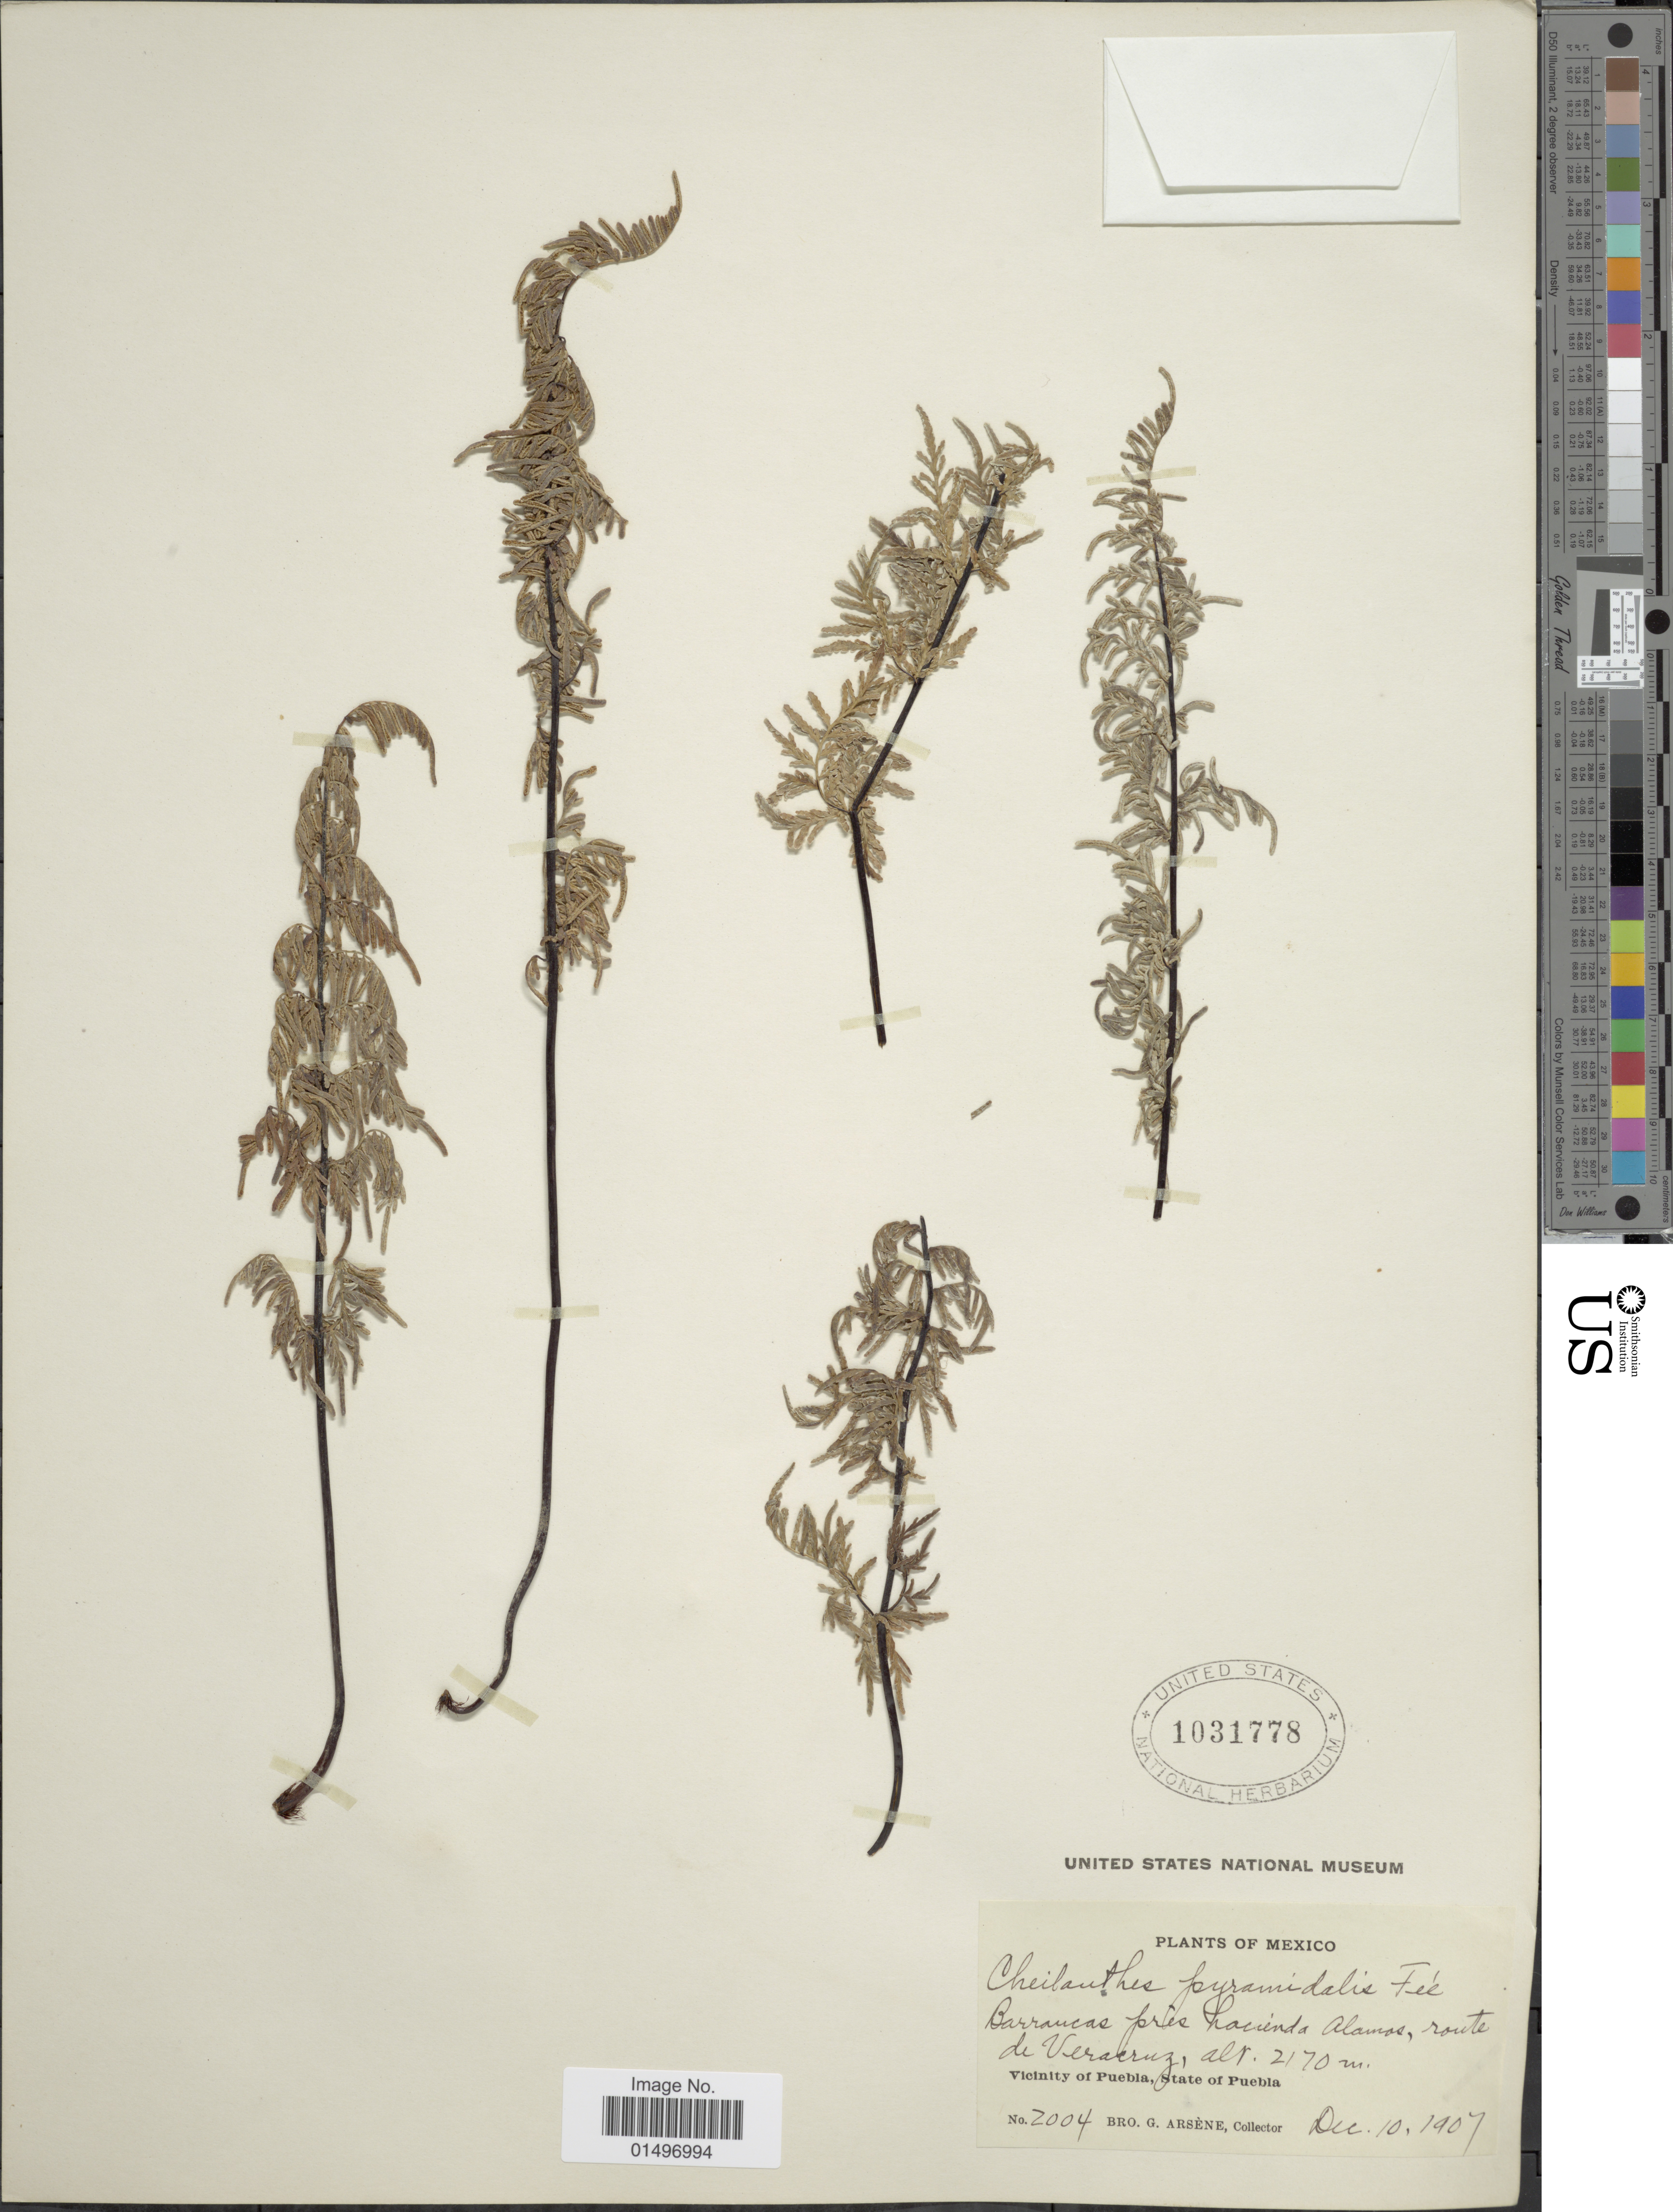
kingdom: Plantae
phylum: Tracheophyta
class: Polypodiopsida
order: Polypodiales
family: Pteridaceae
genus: Gaga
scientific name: Gaga hirsuta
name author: (Link) Fay W. Li & Windham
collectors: Bro. G. Arsène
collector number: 2004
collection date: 1907-12-10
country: Mexico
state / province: Puebla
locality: Mexico, Vicinity of Puebla, Barranca feres Lacienda Alamas, route de Veracruz.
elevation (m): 2170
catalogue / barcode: US 1031778